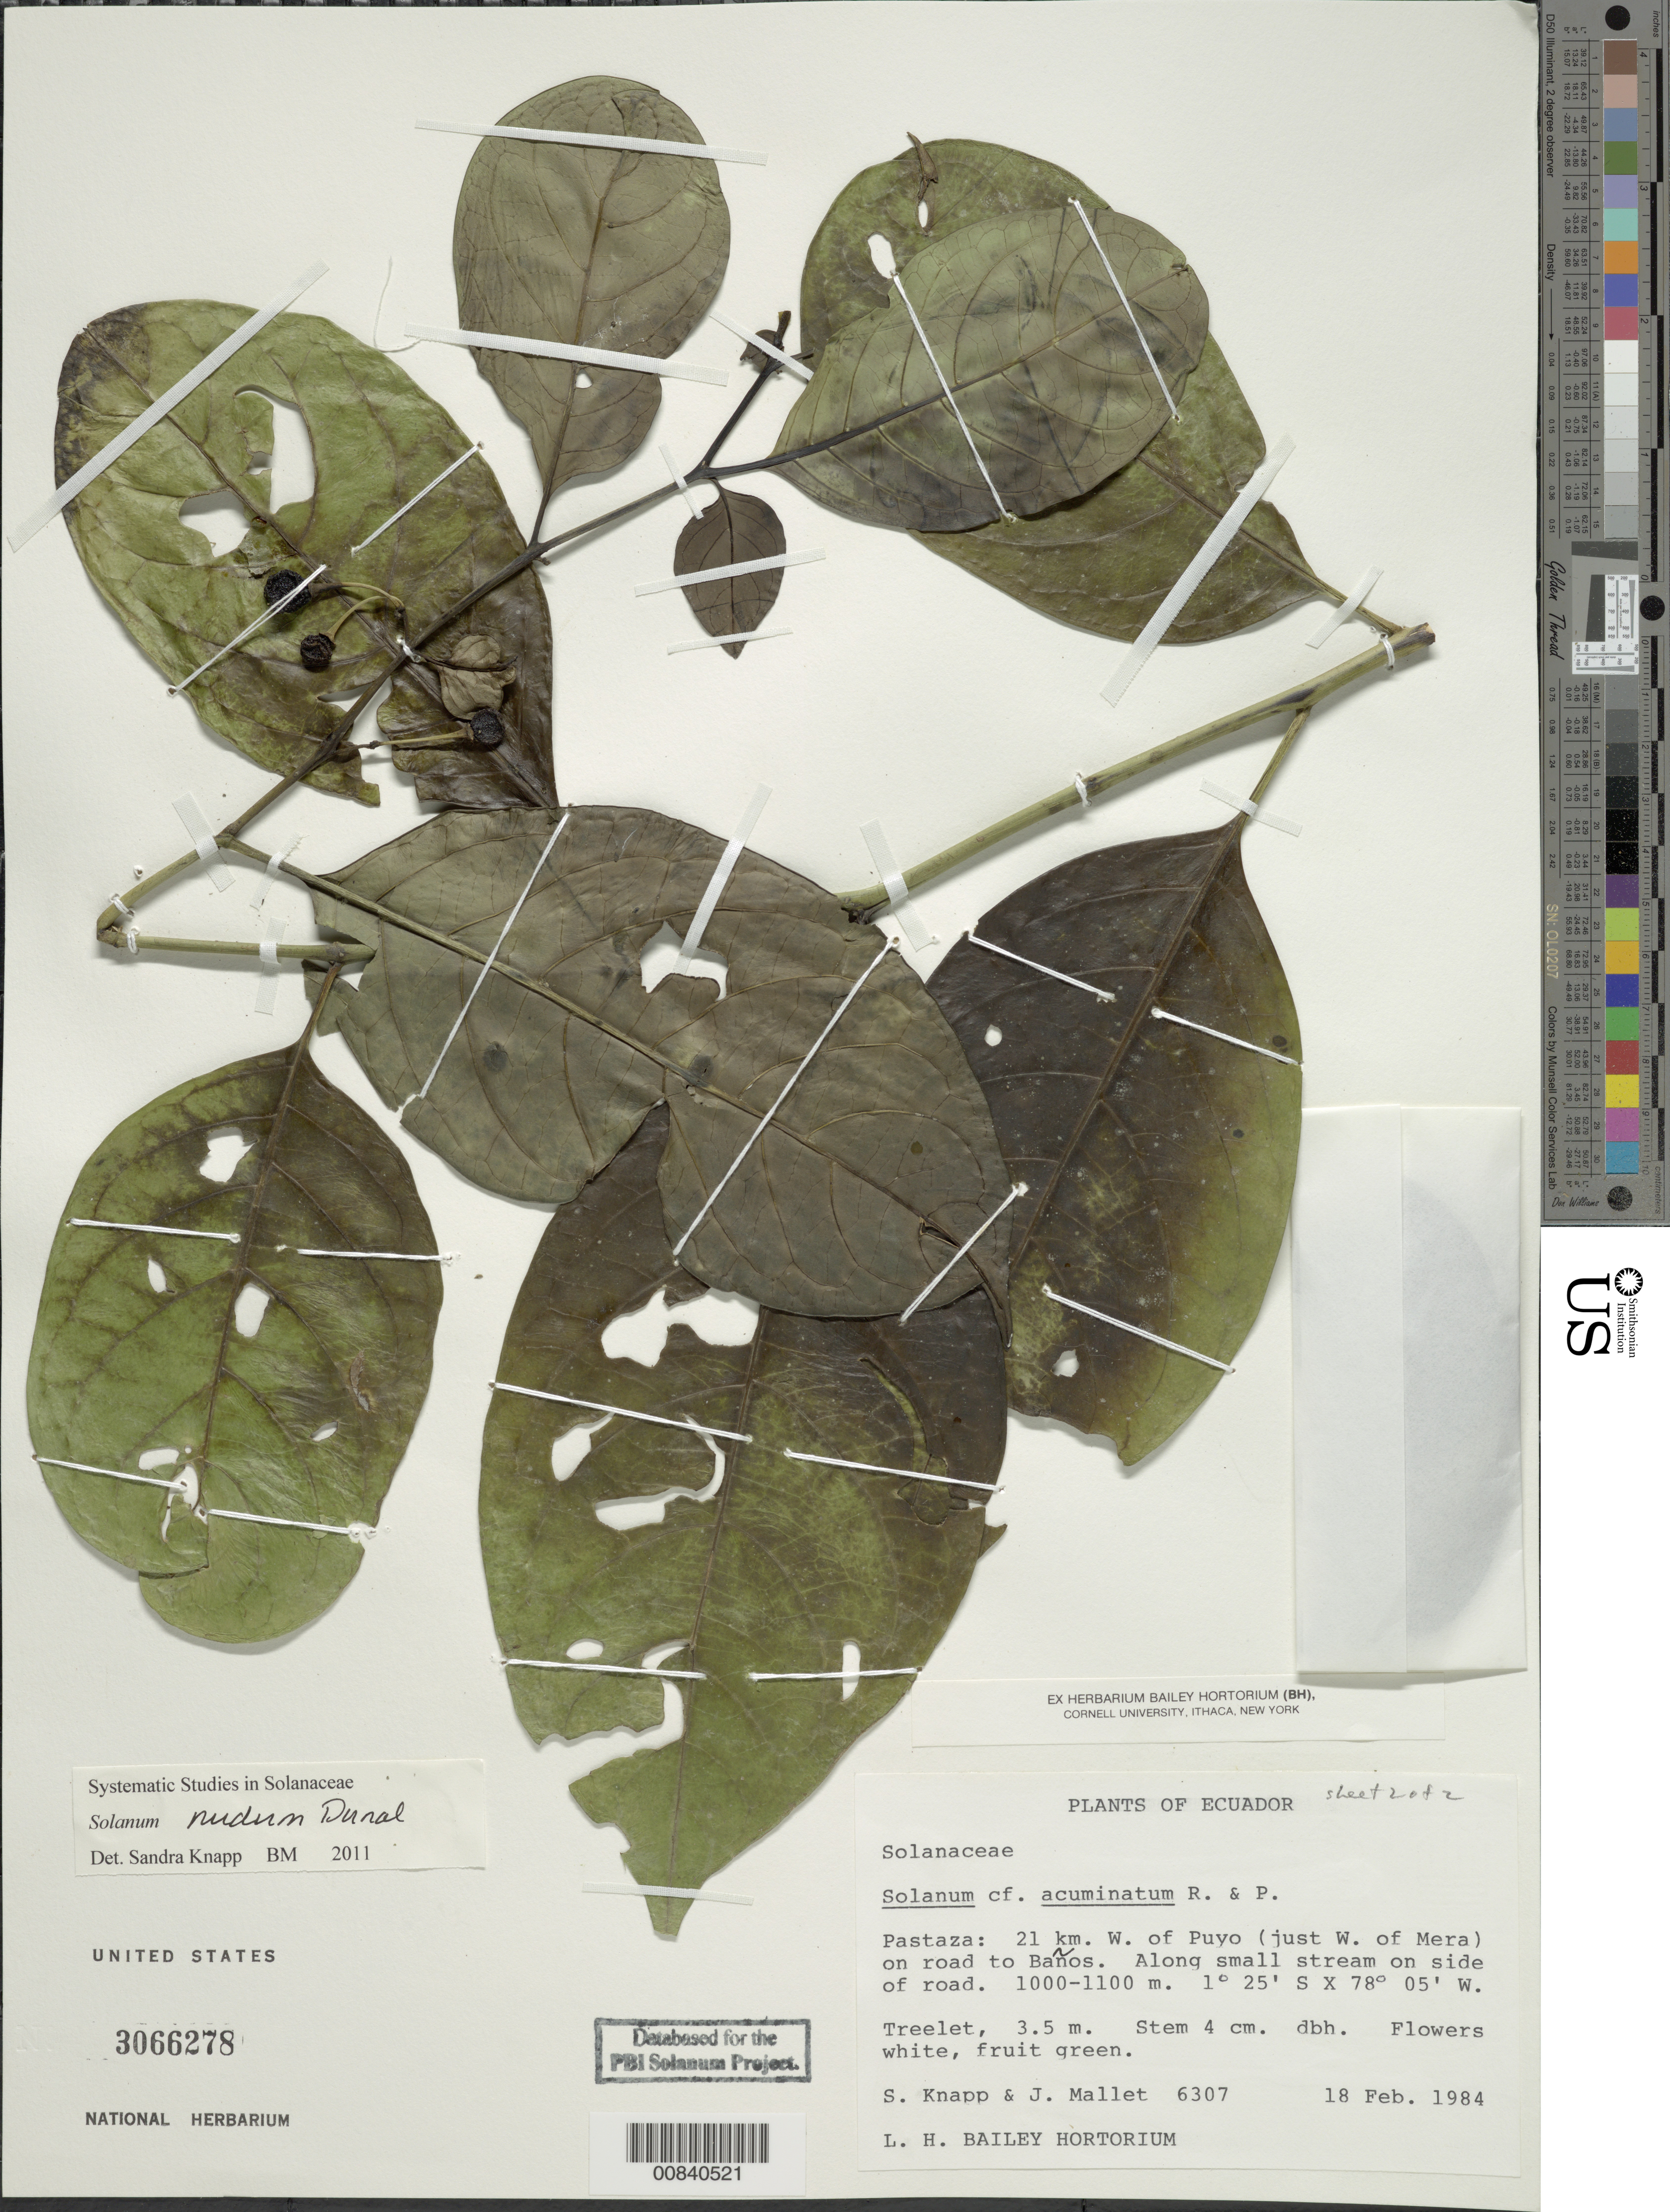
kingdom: Plantae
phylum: Tracheophyta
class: Magnoliopsida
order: Solanales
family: Solanaceae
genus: Solanum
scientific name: Solanum nudum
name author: Dunal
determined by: Knapp, S. D.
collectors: S. Knapp & J. Mallet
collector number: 6307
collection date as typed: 18 Feb 1984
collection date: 1984-02-18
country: Ecuador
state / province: Pastaza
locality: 21 km. W. of Puyo (just W. of Mera) on road to Baños. Along small stream on side of road.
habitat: Along small stream on side of road.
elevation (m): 1000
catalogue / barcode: US 3066278